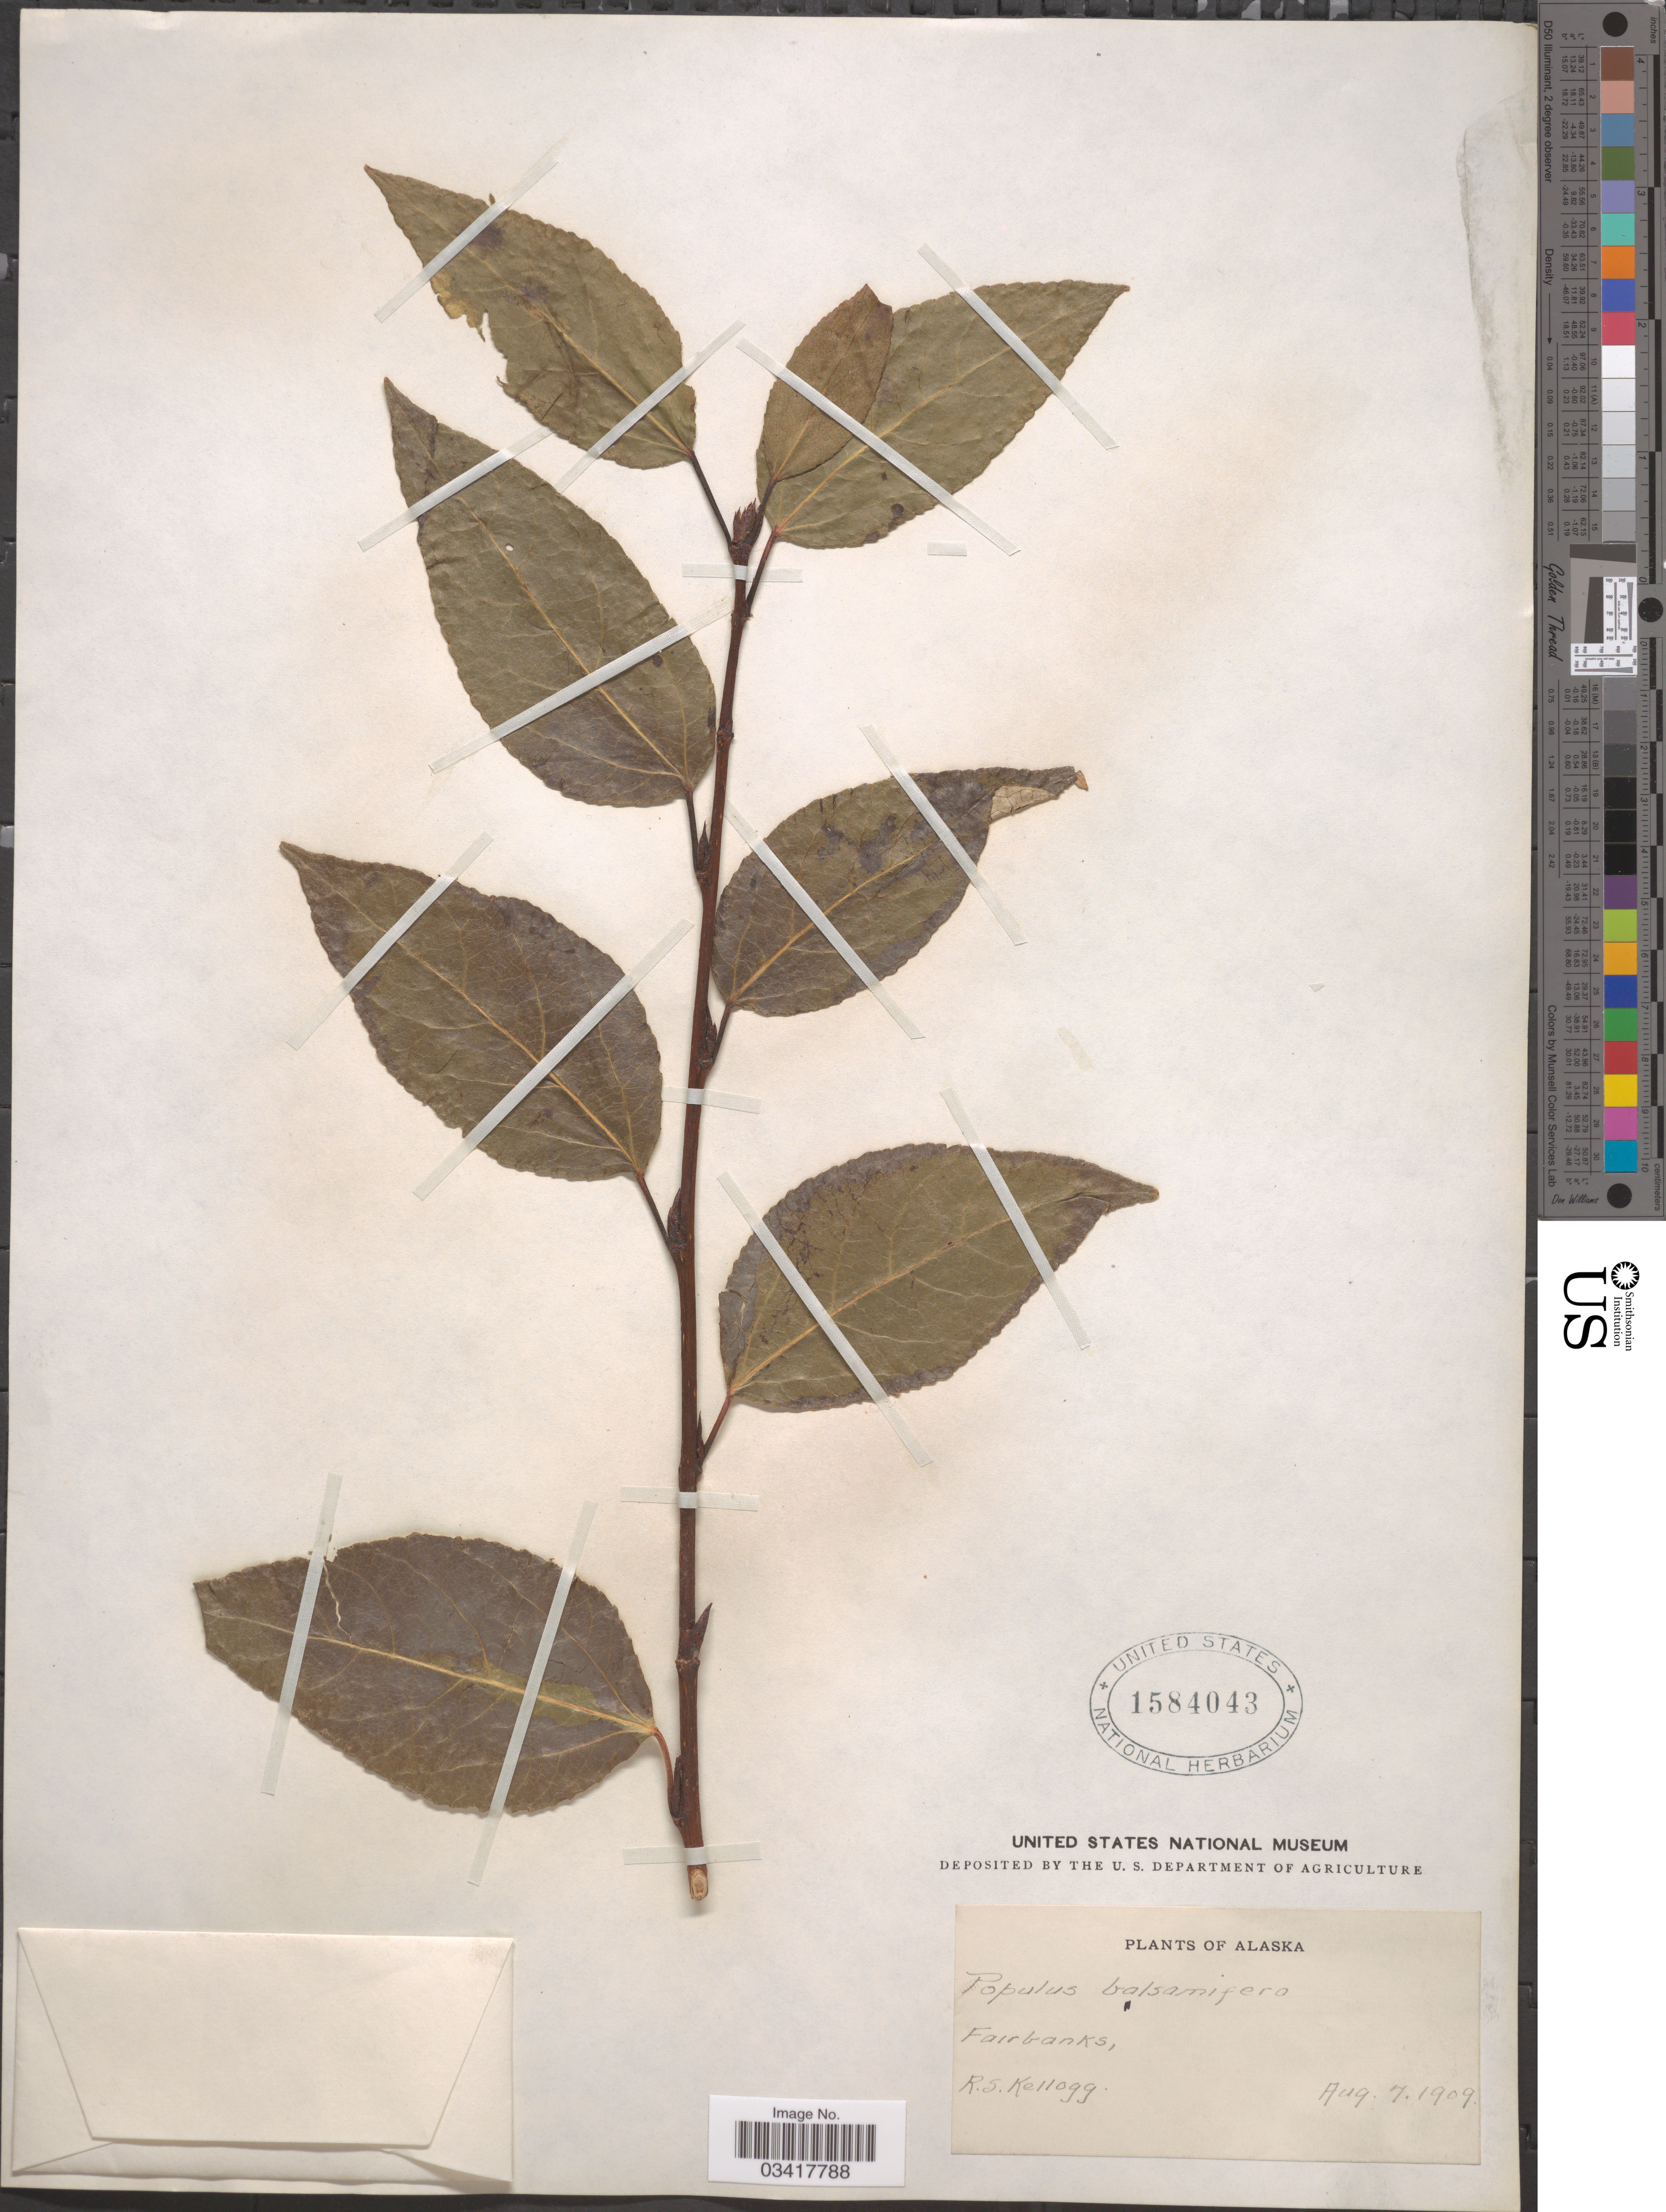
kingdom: Plantae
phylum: Tracheophyta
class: Magnoliopsida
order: Malpighiales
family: Salicaceae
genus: Populus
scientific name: Populus balsamifera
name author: L.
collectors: R. Kellogg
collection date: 1909-08-07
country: United States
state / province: Alaska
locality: Fairbanks.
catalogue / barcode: US 1584043